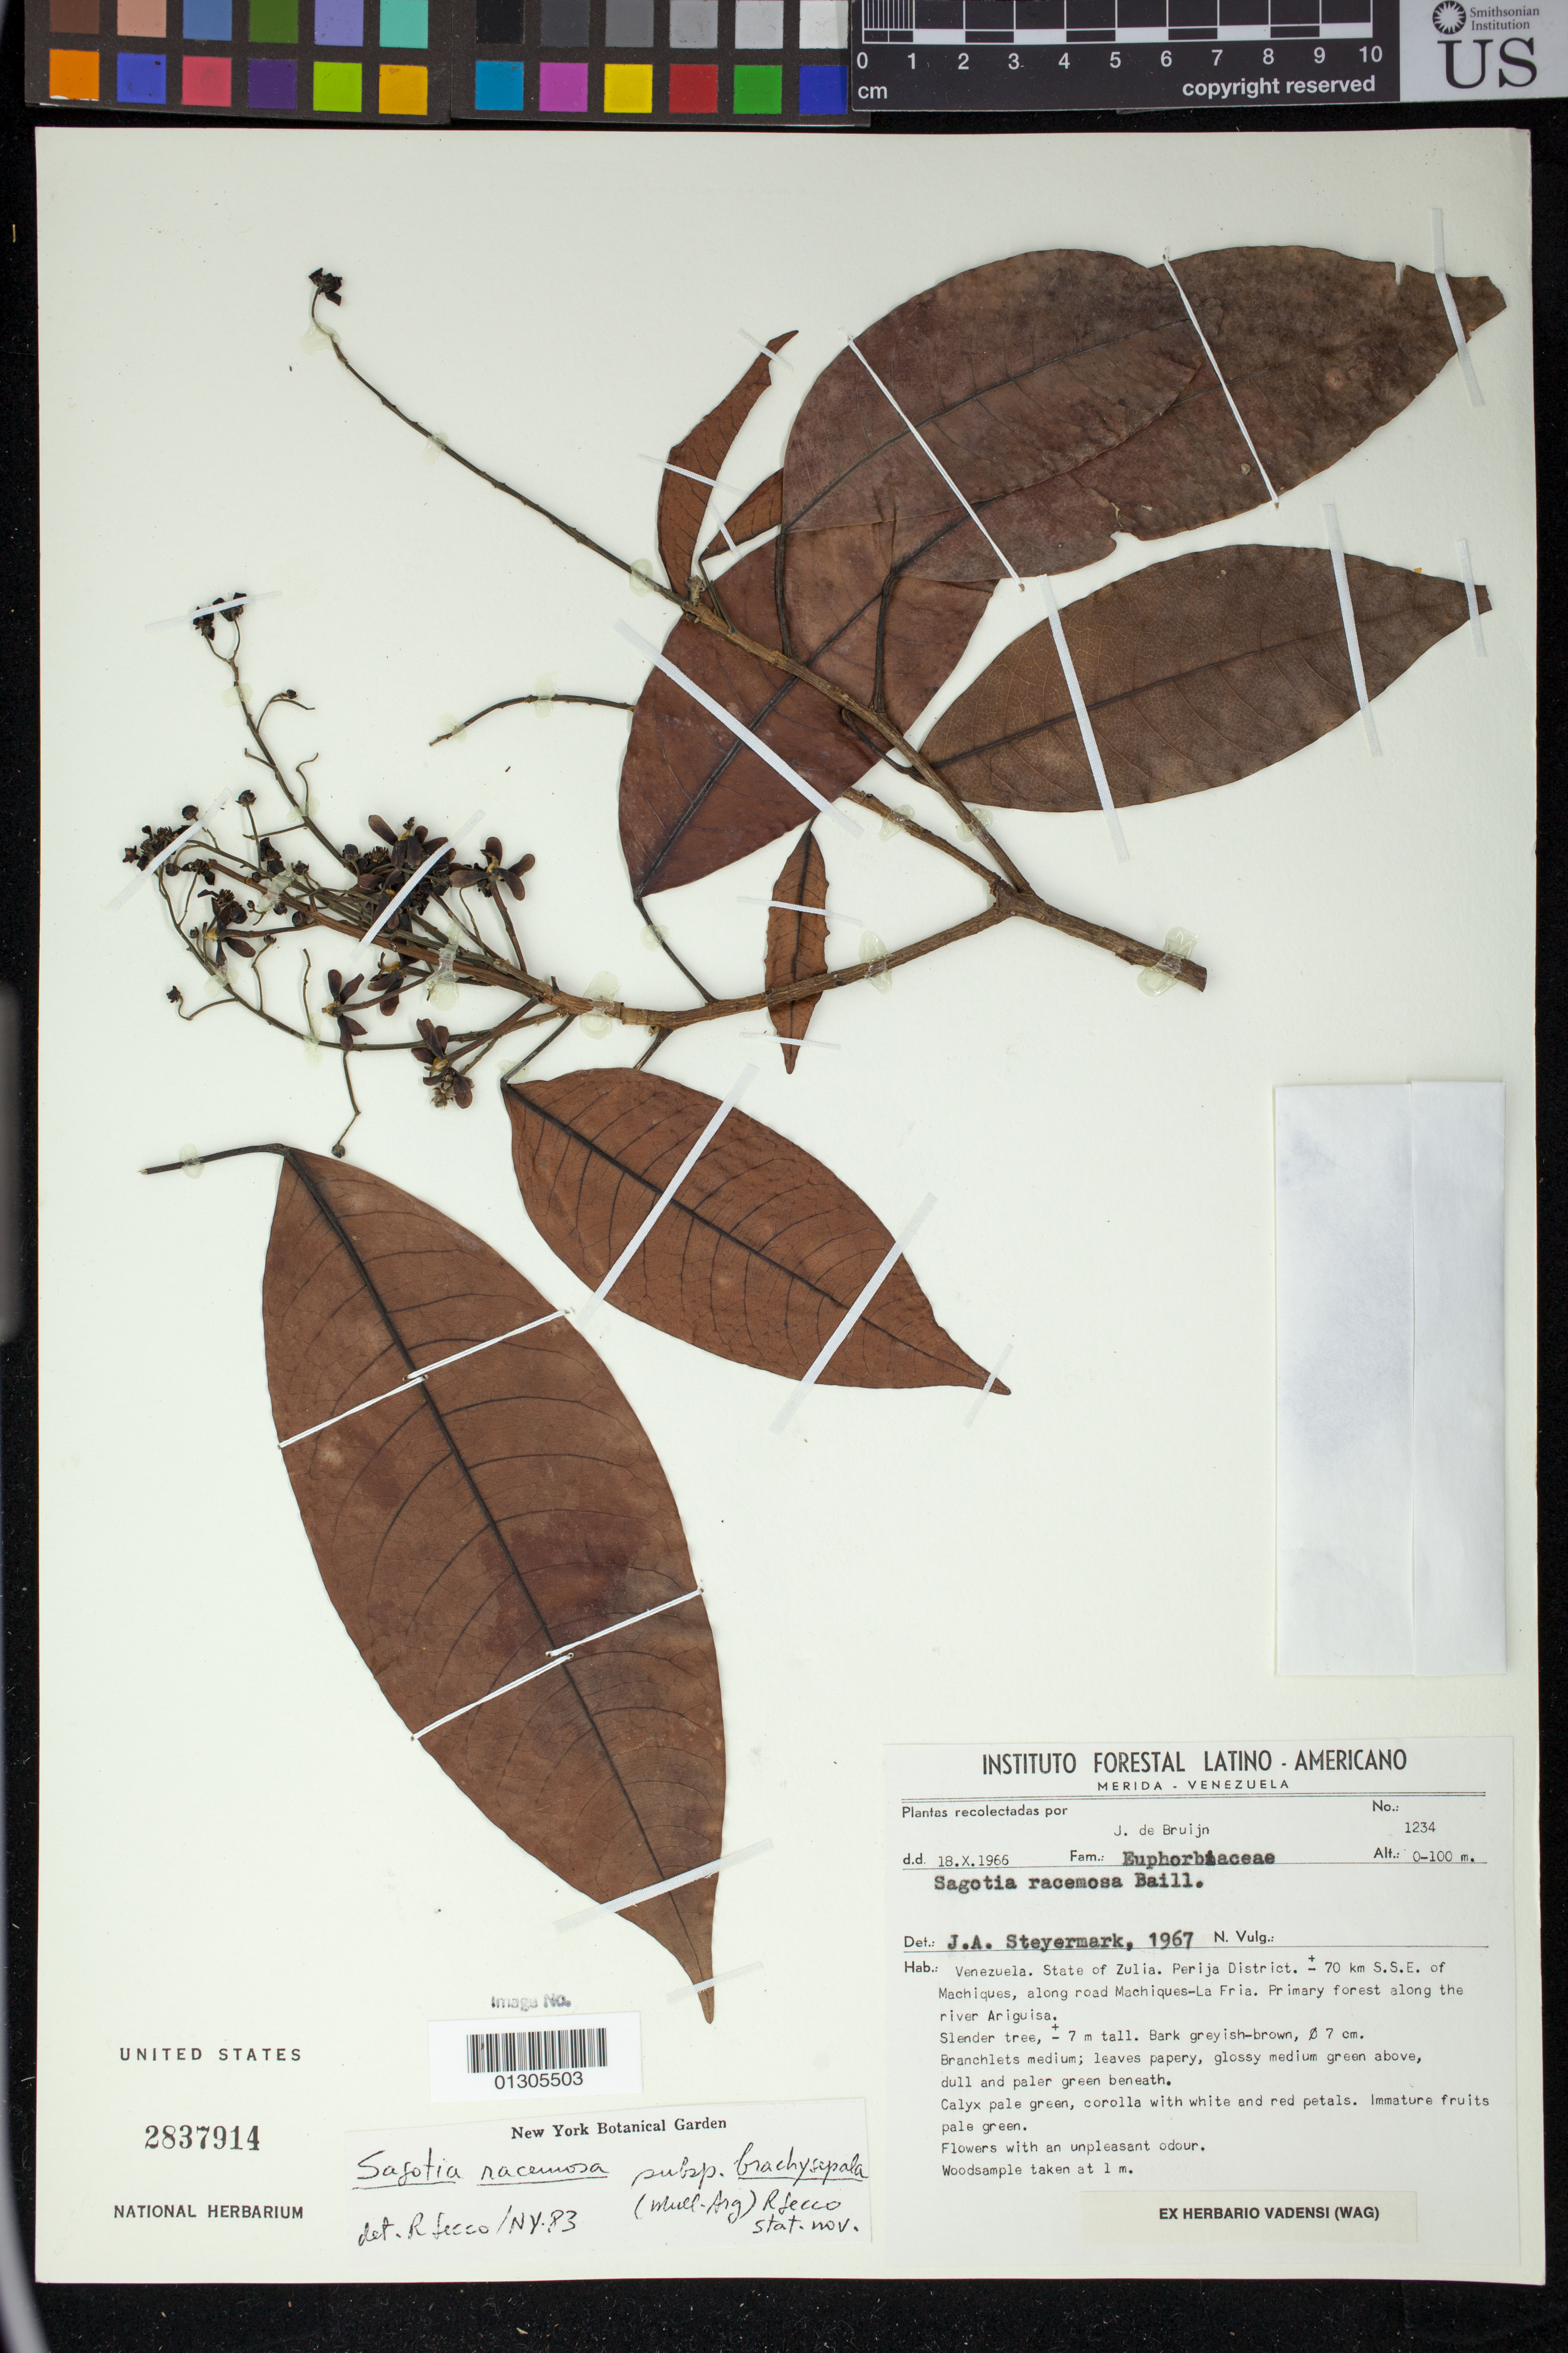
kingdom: Plantae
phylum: Tracheophyta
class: Magnoliopsida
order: Malpighiales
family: Euphorbiaceae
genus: Sagotia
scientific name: Sagotia racemosa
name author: Baill.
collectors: J. Bruijn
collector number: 1234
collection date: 1966-10-18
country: Venezuela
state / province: Zulia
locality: Perija District. ± 70 km S.S.E. of Machiques, along road Michiques-La Fria. along the river Ariguisa.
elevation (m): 0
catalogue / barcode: US 2837914